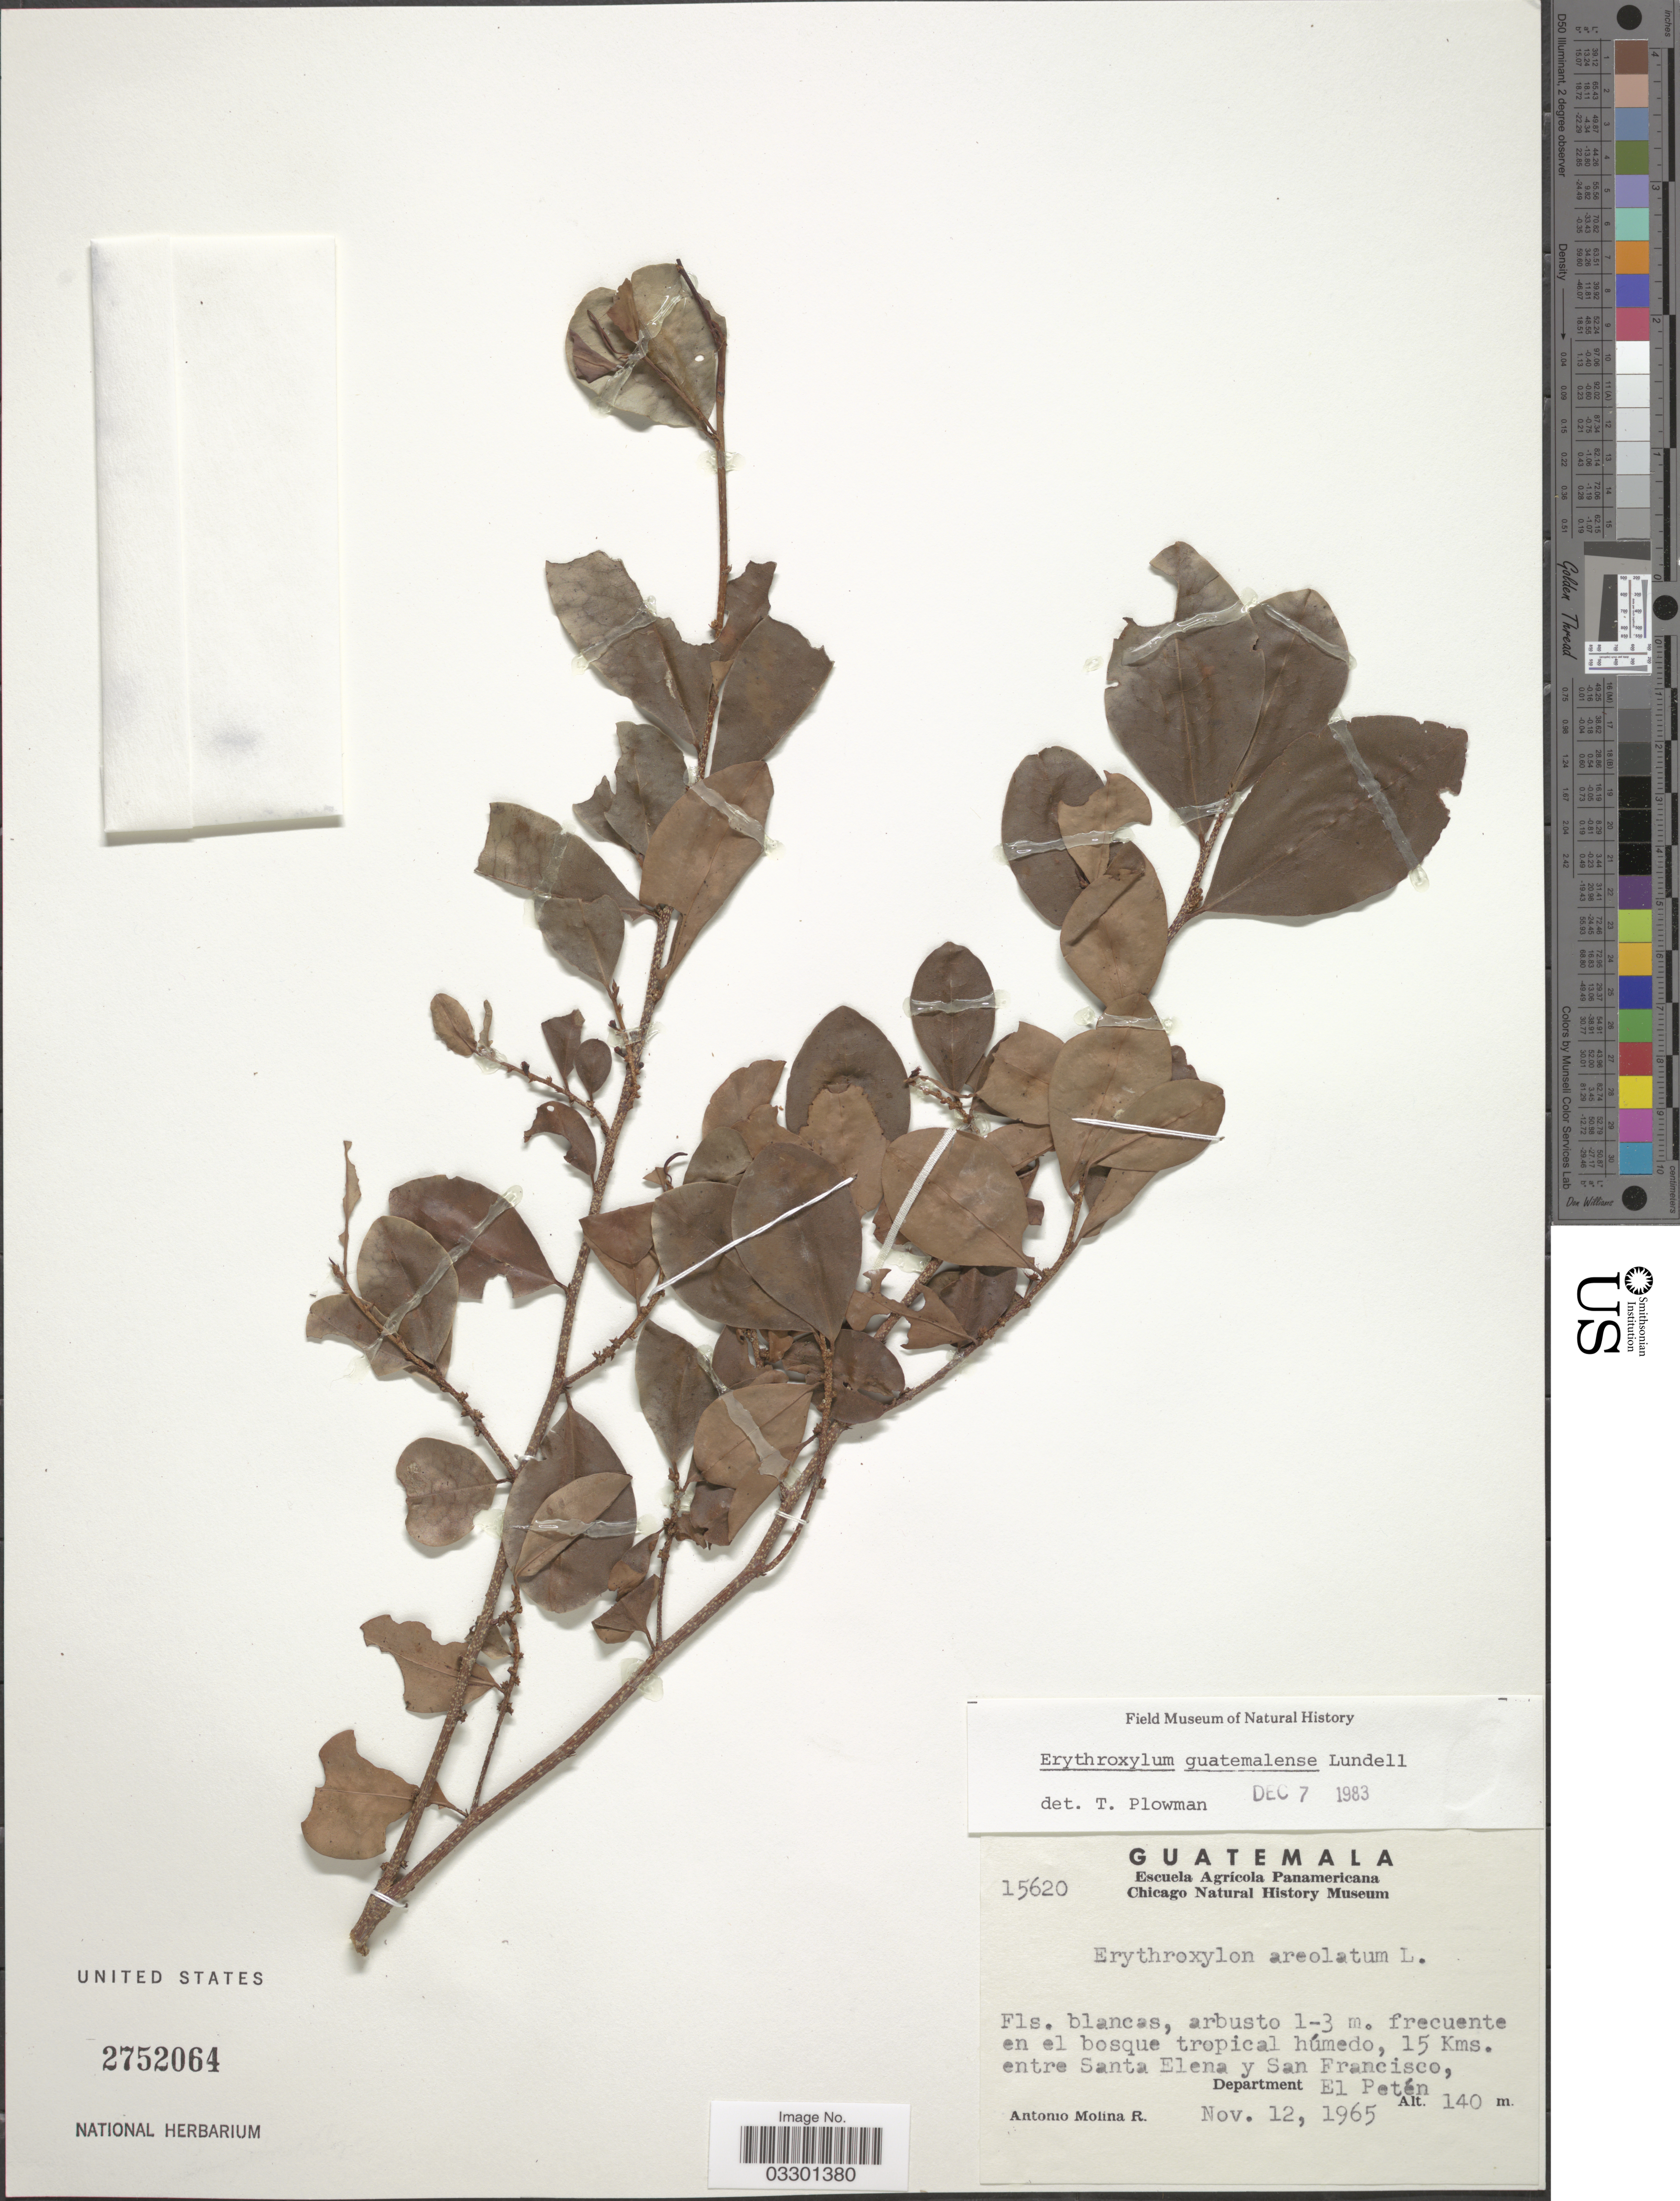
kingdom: Plantae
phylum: Tracheophyta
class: Magnoliopsida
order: Malpighiales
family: Erythroxylaceae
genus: Erythroxylum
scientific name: Erythroxylum guatemalense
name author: Lundell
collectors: A. Molina R.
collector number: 15620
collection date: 1965-11-12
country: Guatemala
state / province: El Petén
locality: En el bosque tropical húmedo, 15 Kms. entre Santa Elena y San Francisco, Department El Petén.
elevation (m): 140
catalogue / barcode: US 2752064